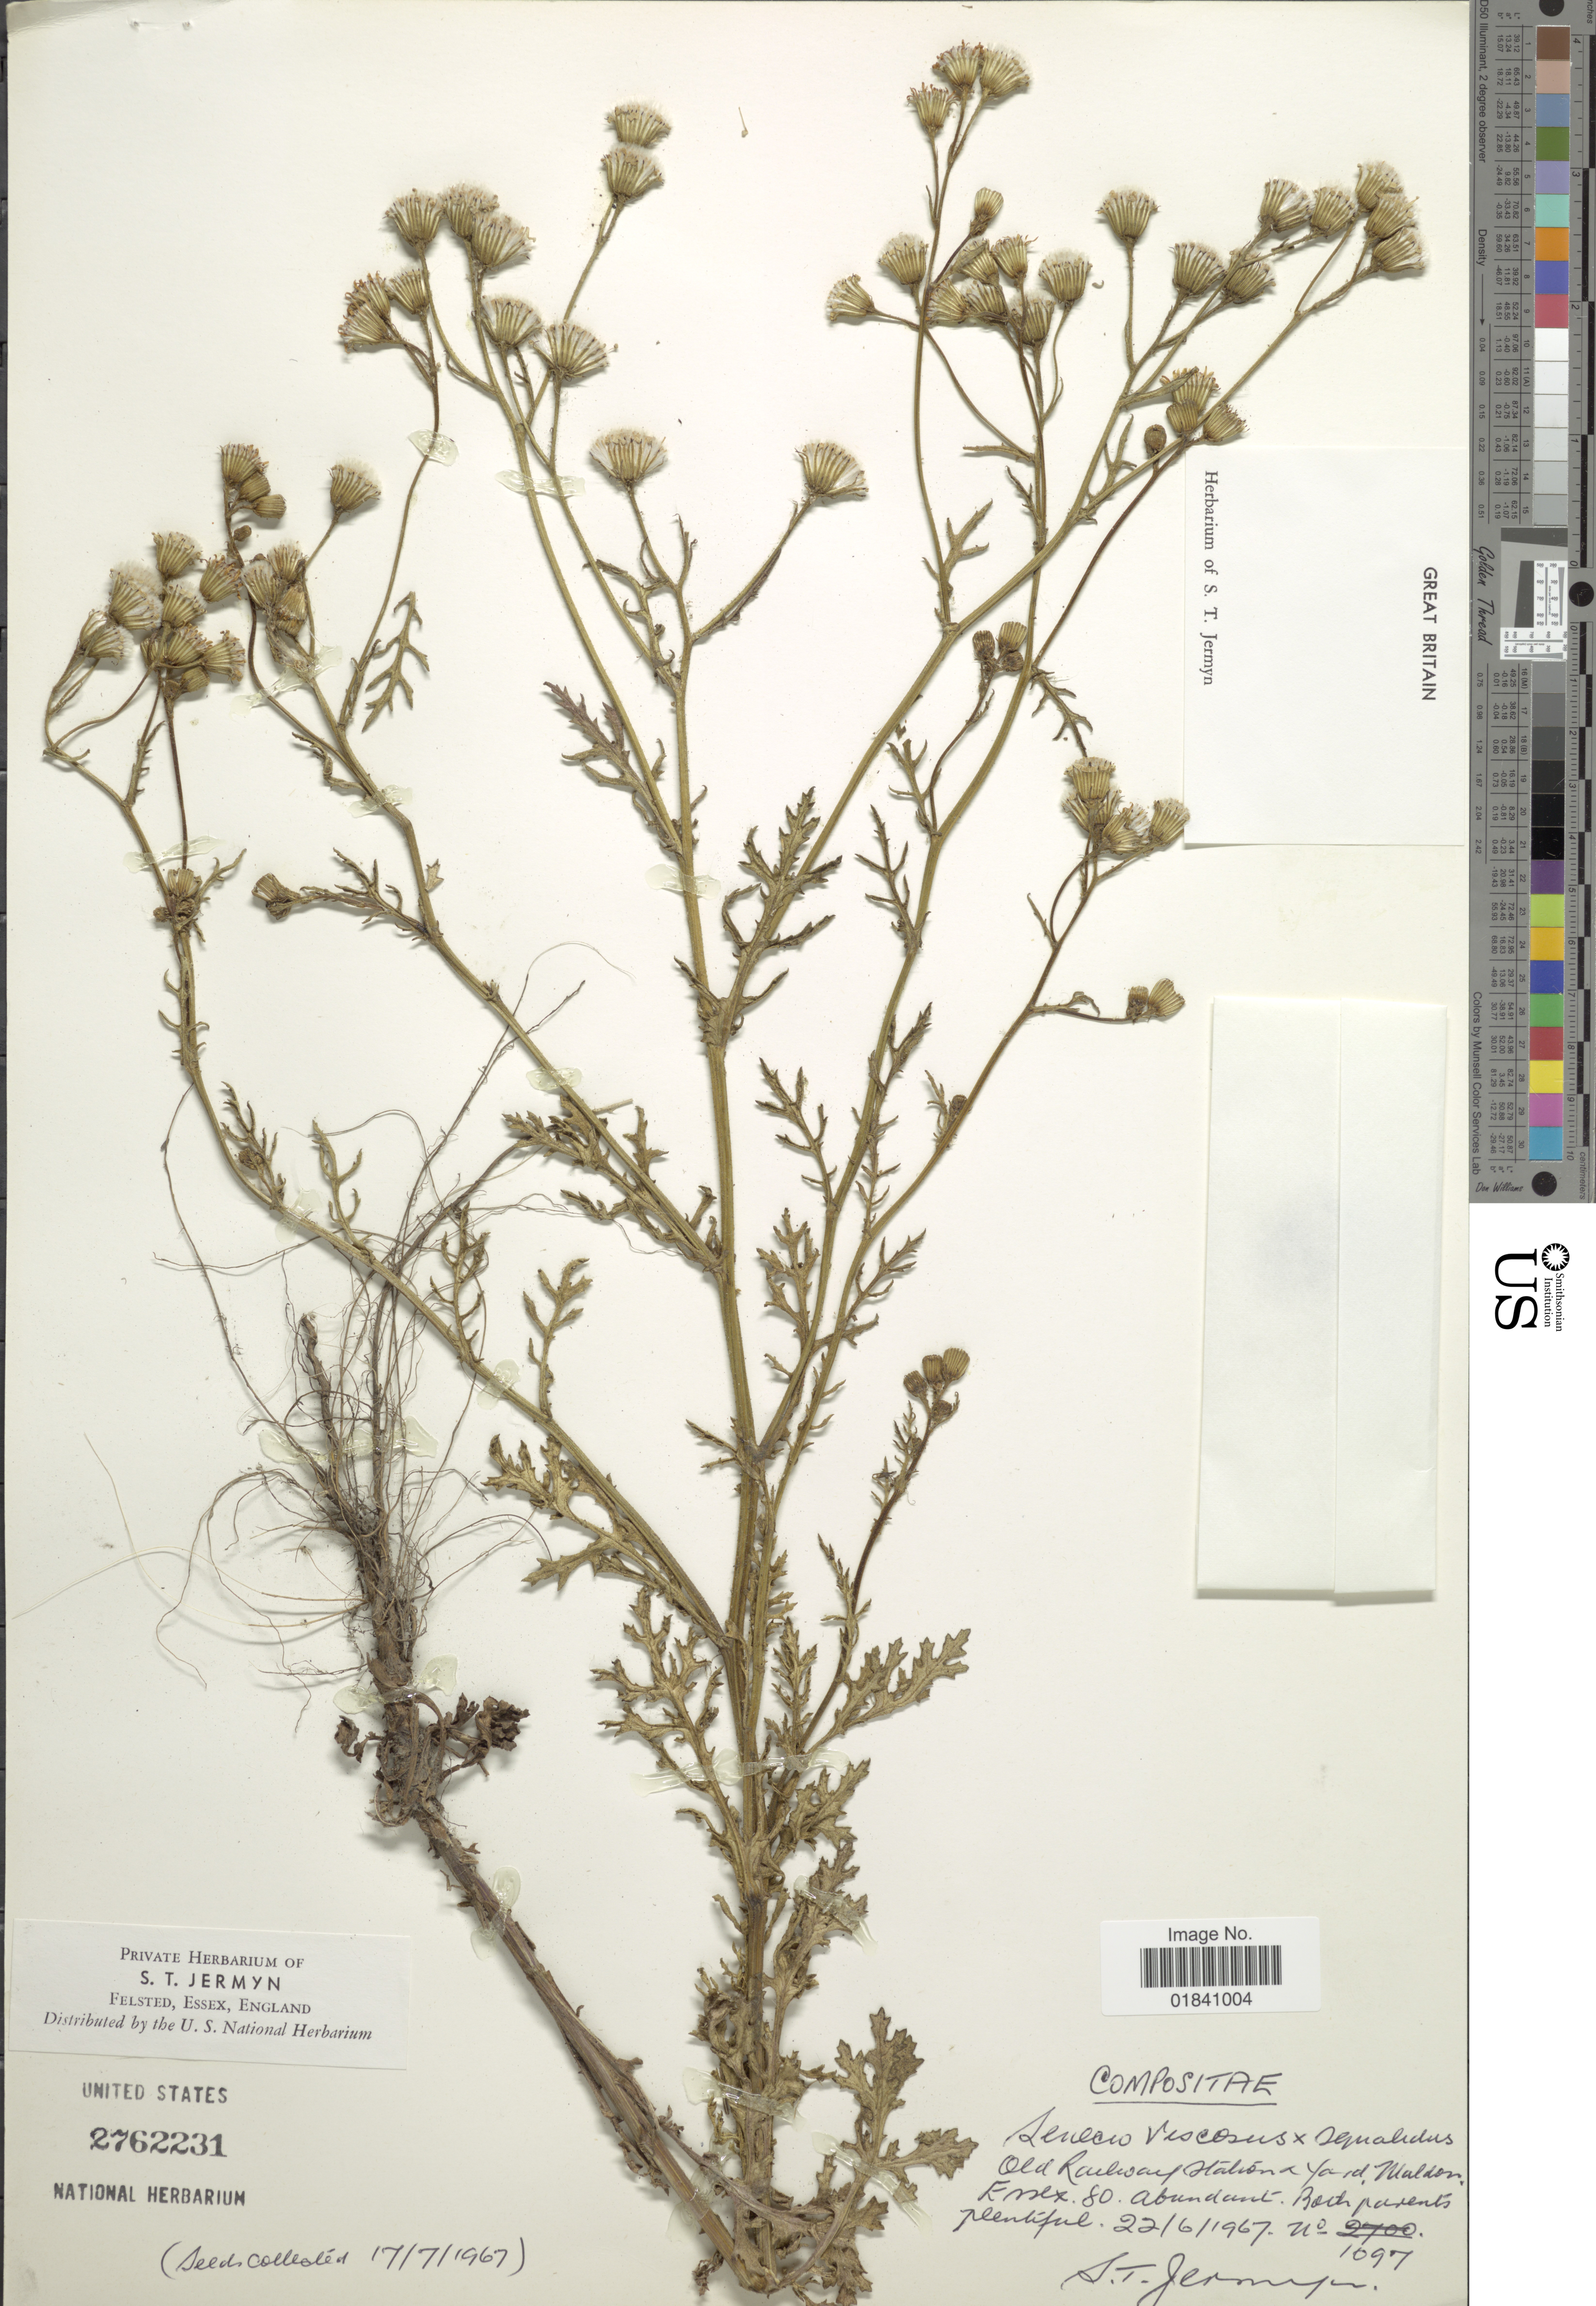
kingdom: Plantae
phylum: Tracheophyta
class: Magnoliopsida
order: Asterales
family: Asteraceae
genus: Senecio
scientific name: Senecio viscosus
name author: L.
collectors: S. Jermyn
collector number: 1097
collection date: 1967-06-22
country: United Kingdom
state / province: England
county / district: Essex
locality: Old Railway Station & yard, Maldon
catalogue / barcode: US 2762231